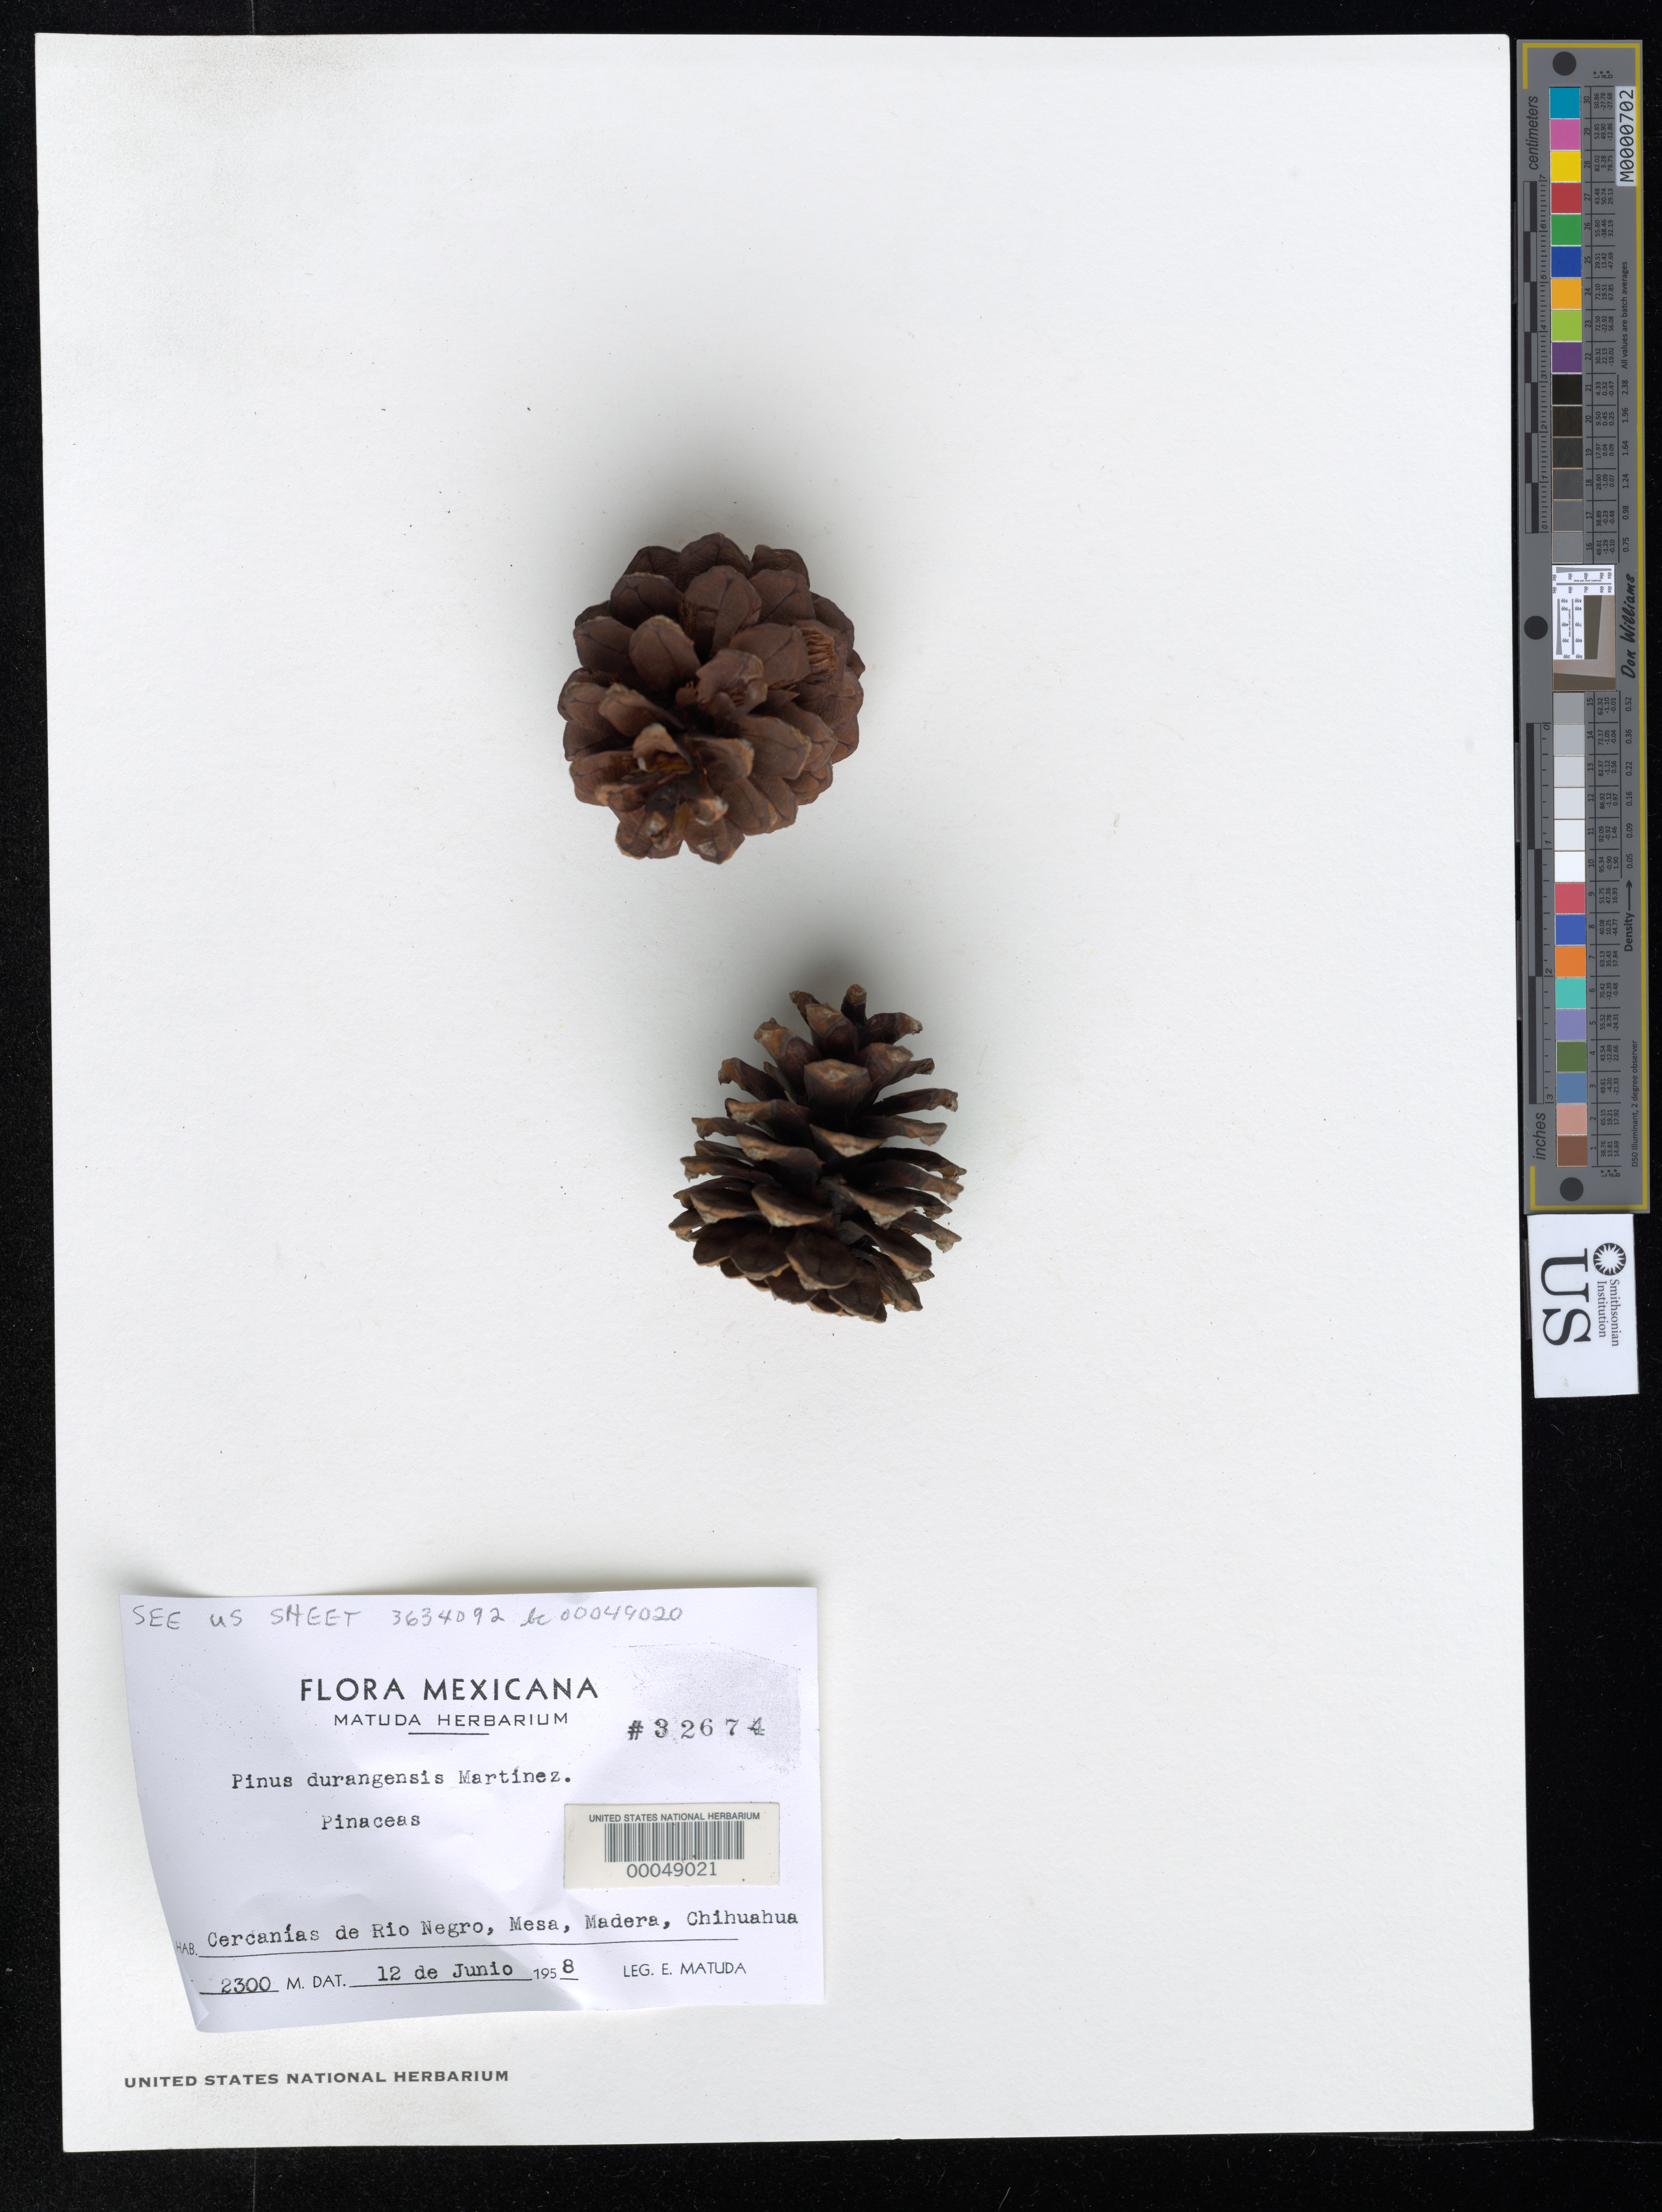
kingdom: Plantae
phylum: Tracheophyta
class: Pinopsida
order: Pinales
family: Pinaceae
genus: Pinus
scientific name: Pinus durangensis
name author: Martínez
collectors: E. Matuda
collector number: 32674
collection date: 1958-06-12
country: Mexico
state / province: Chihuahua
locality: Cercanias de Rio Negro, Mesa, Madera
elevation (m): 2300